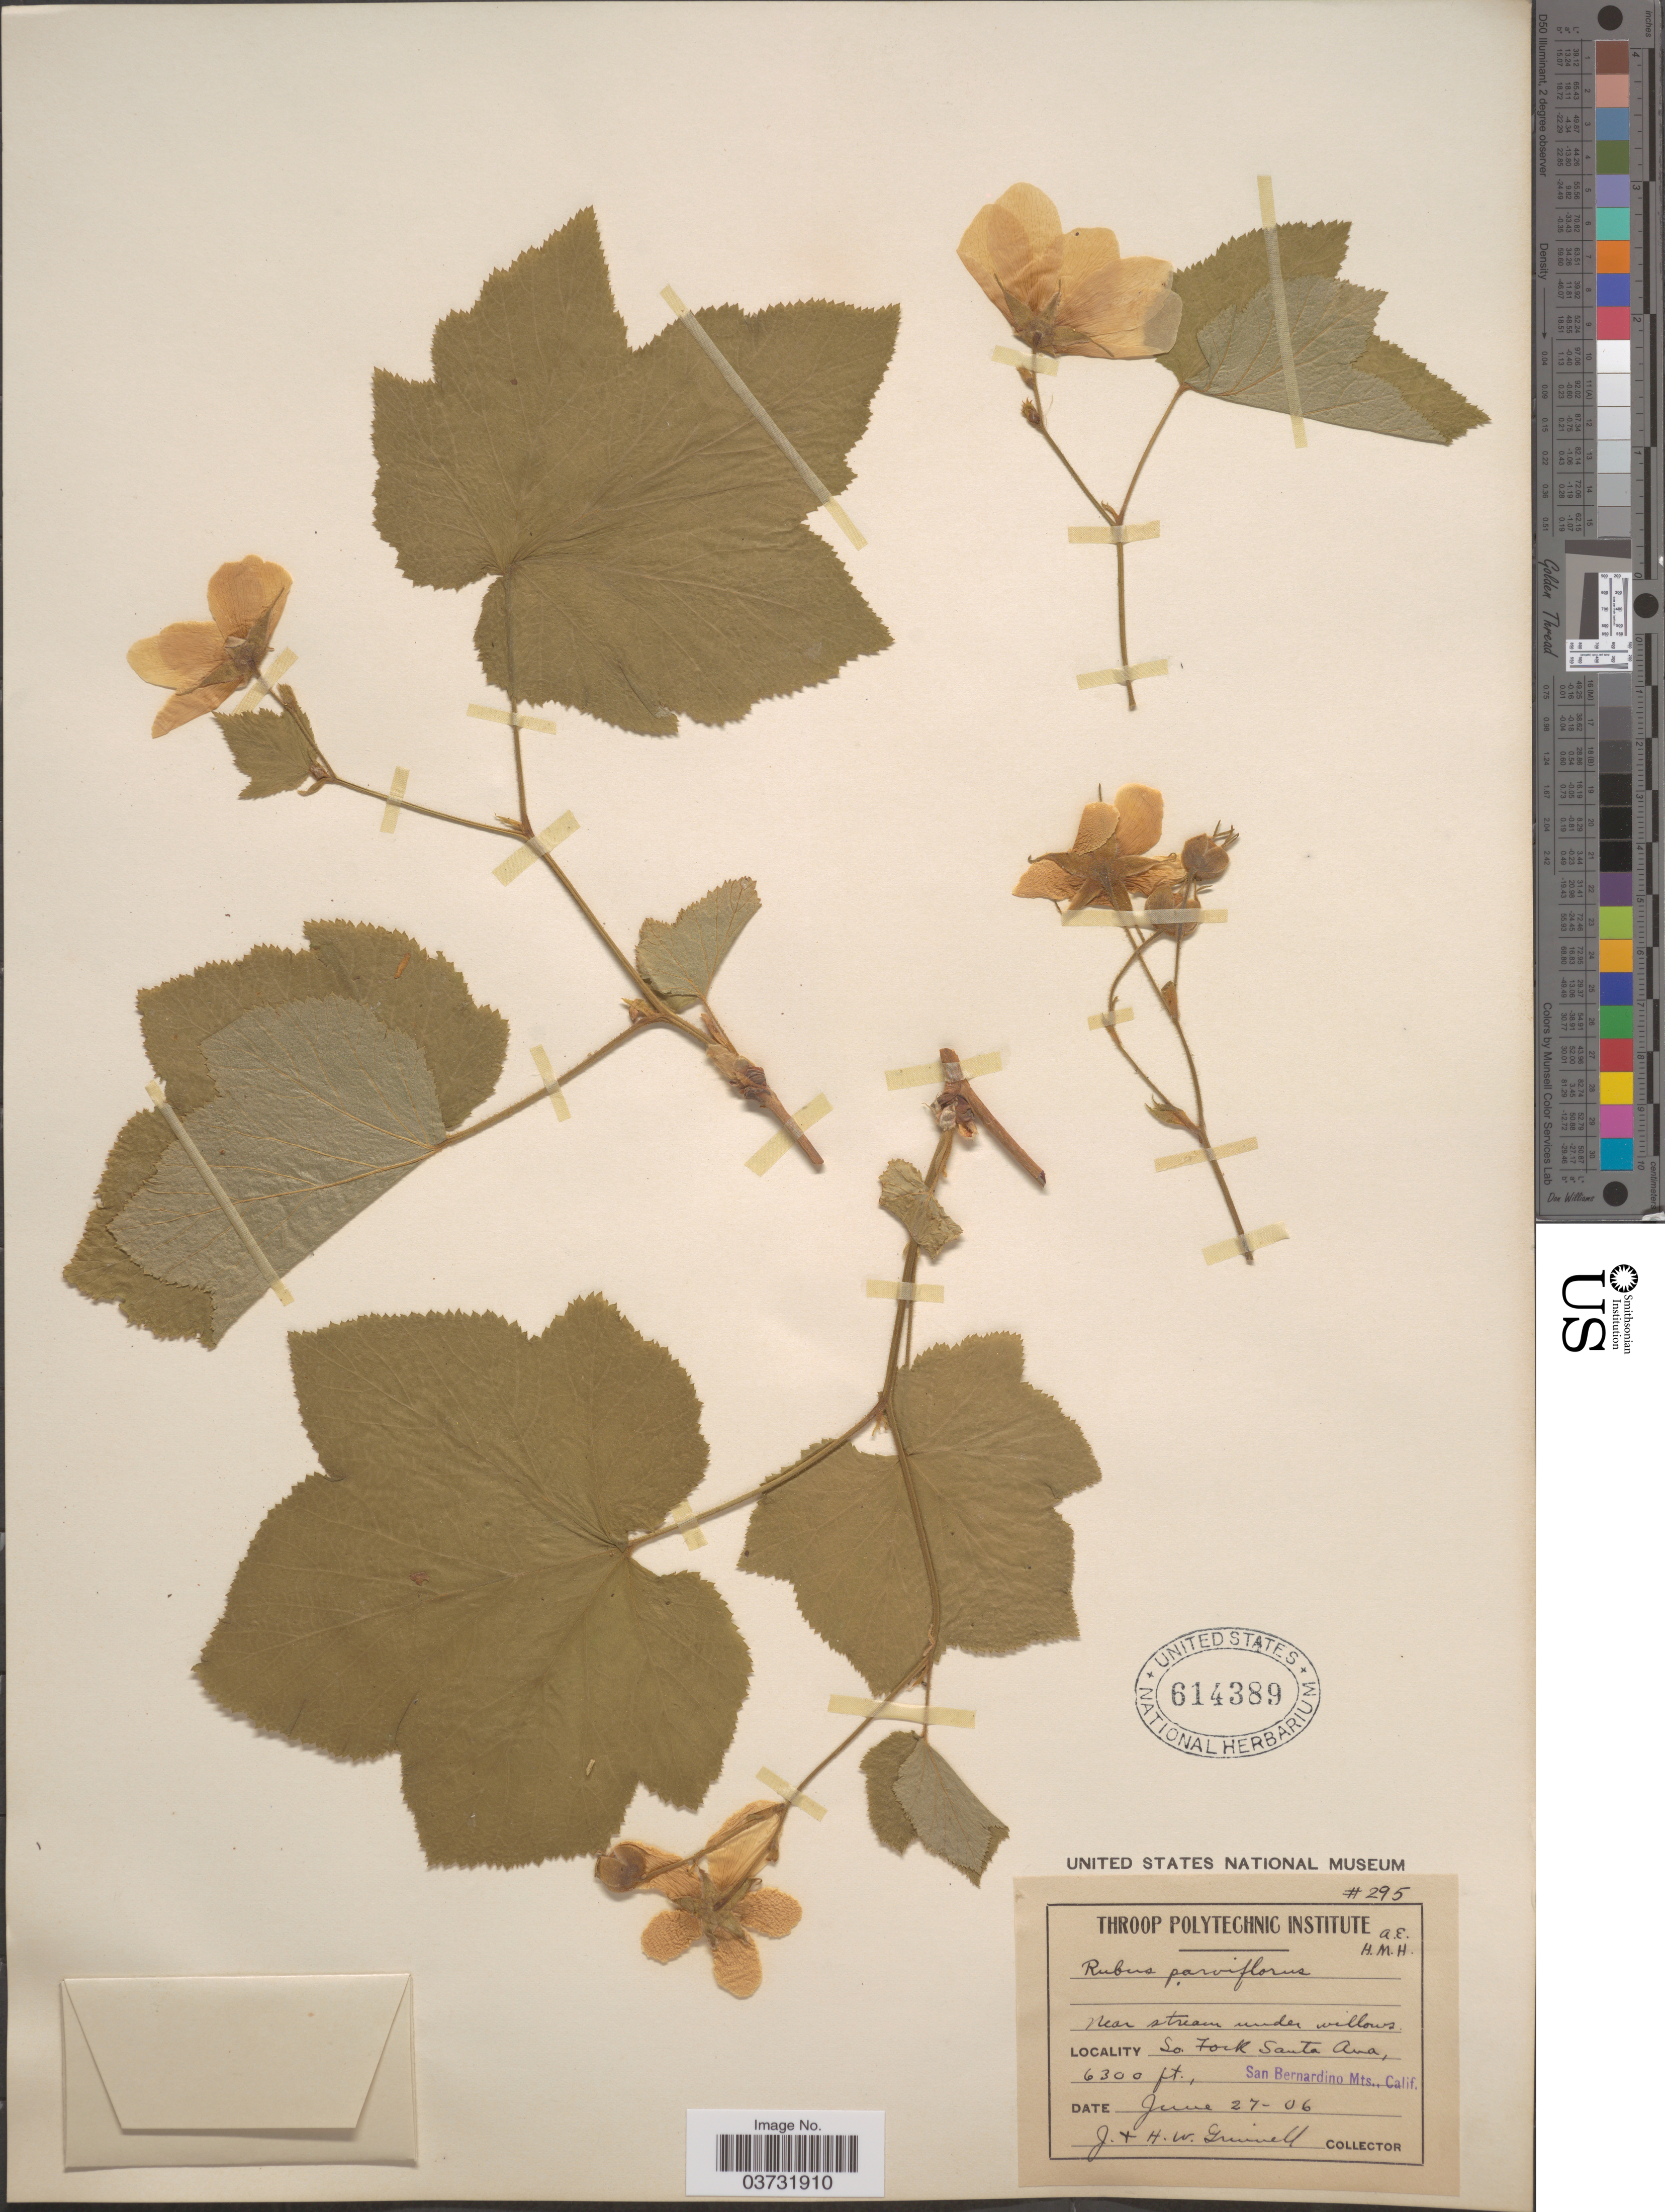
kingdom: Plantae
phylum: Tracheophyta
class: Magnoliopsida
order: Rosales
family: Rosaceae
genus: Rubus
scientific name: Rubus parviflorus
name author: Nutt.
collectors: J. Grinnell & H. Grinnell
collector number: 295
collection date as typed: Transcribed d/m/y: 27/6/6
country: United States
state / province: California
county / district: San Bernardino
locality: So. fork Santa Ana, San Bernardino Mts.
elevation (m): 1920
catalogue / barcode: US 614389